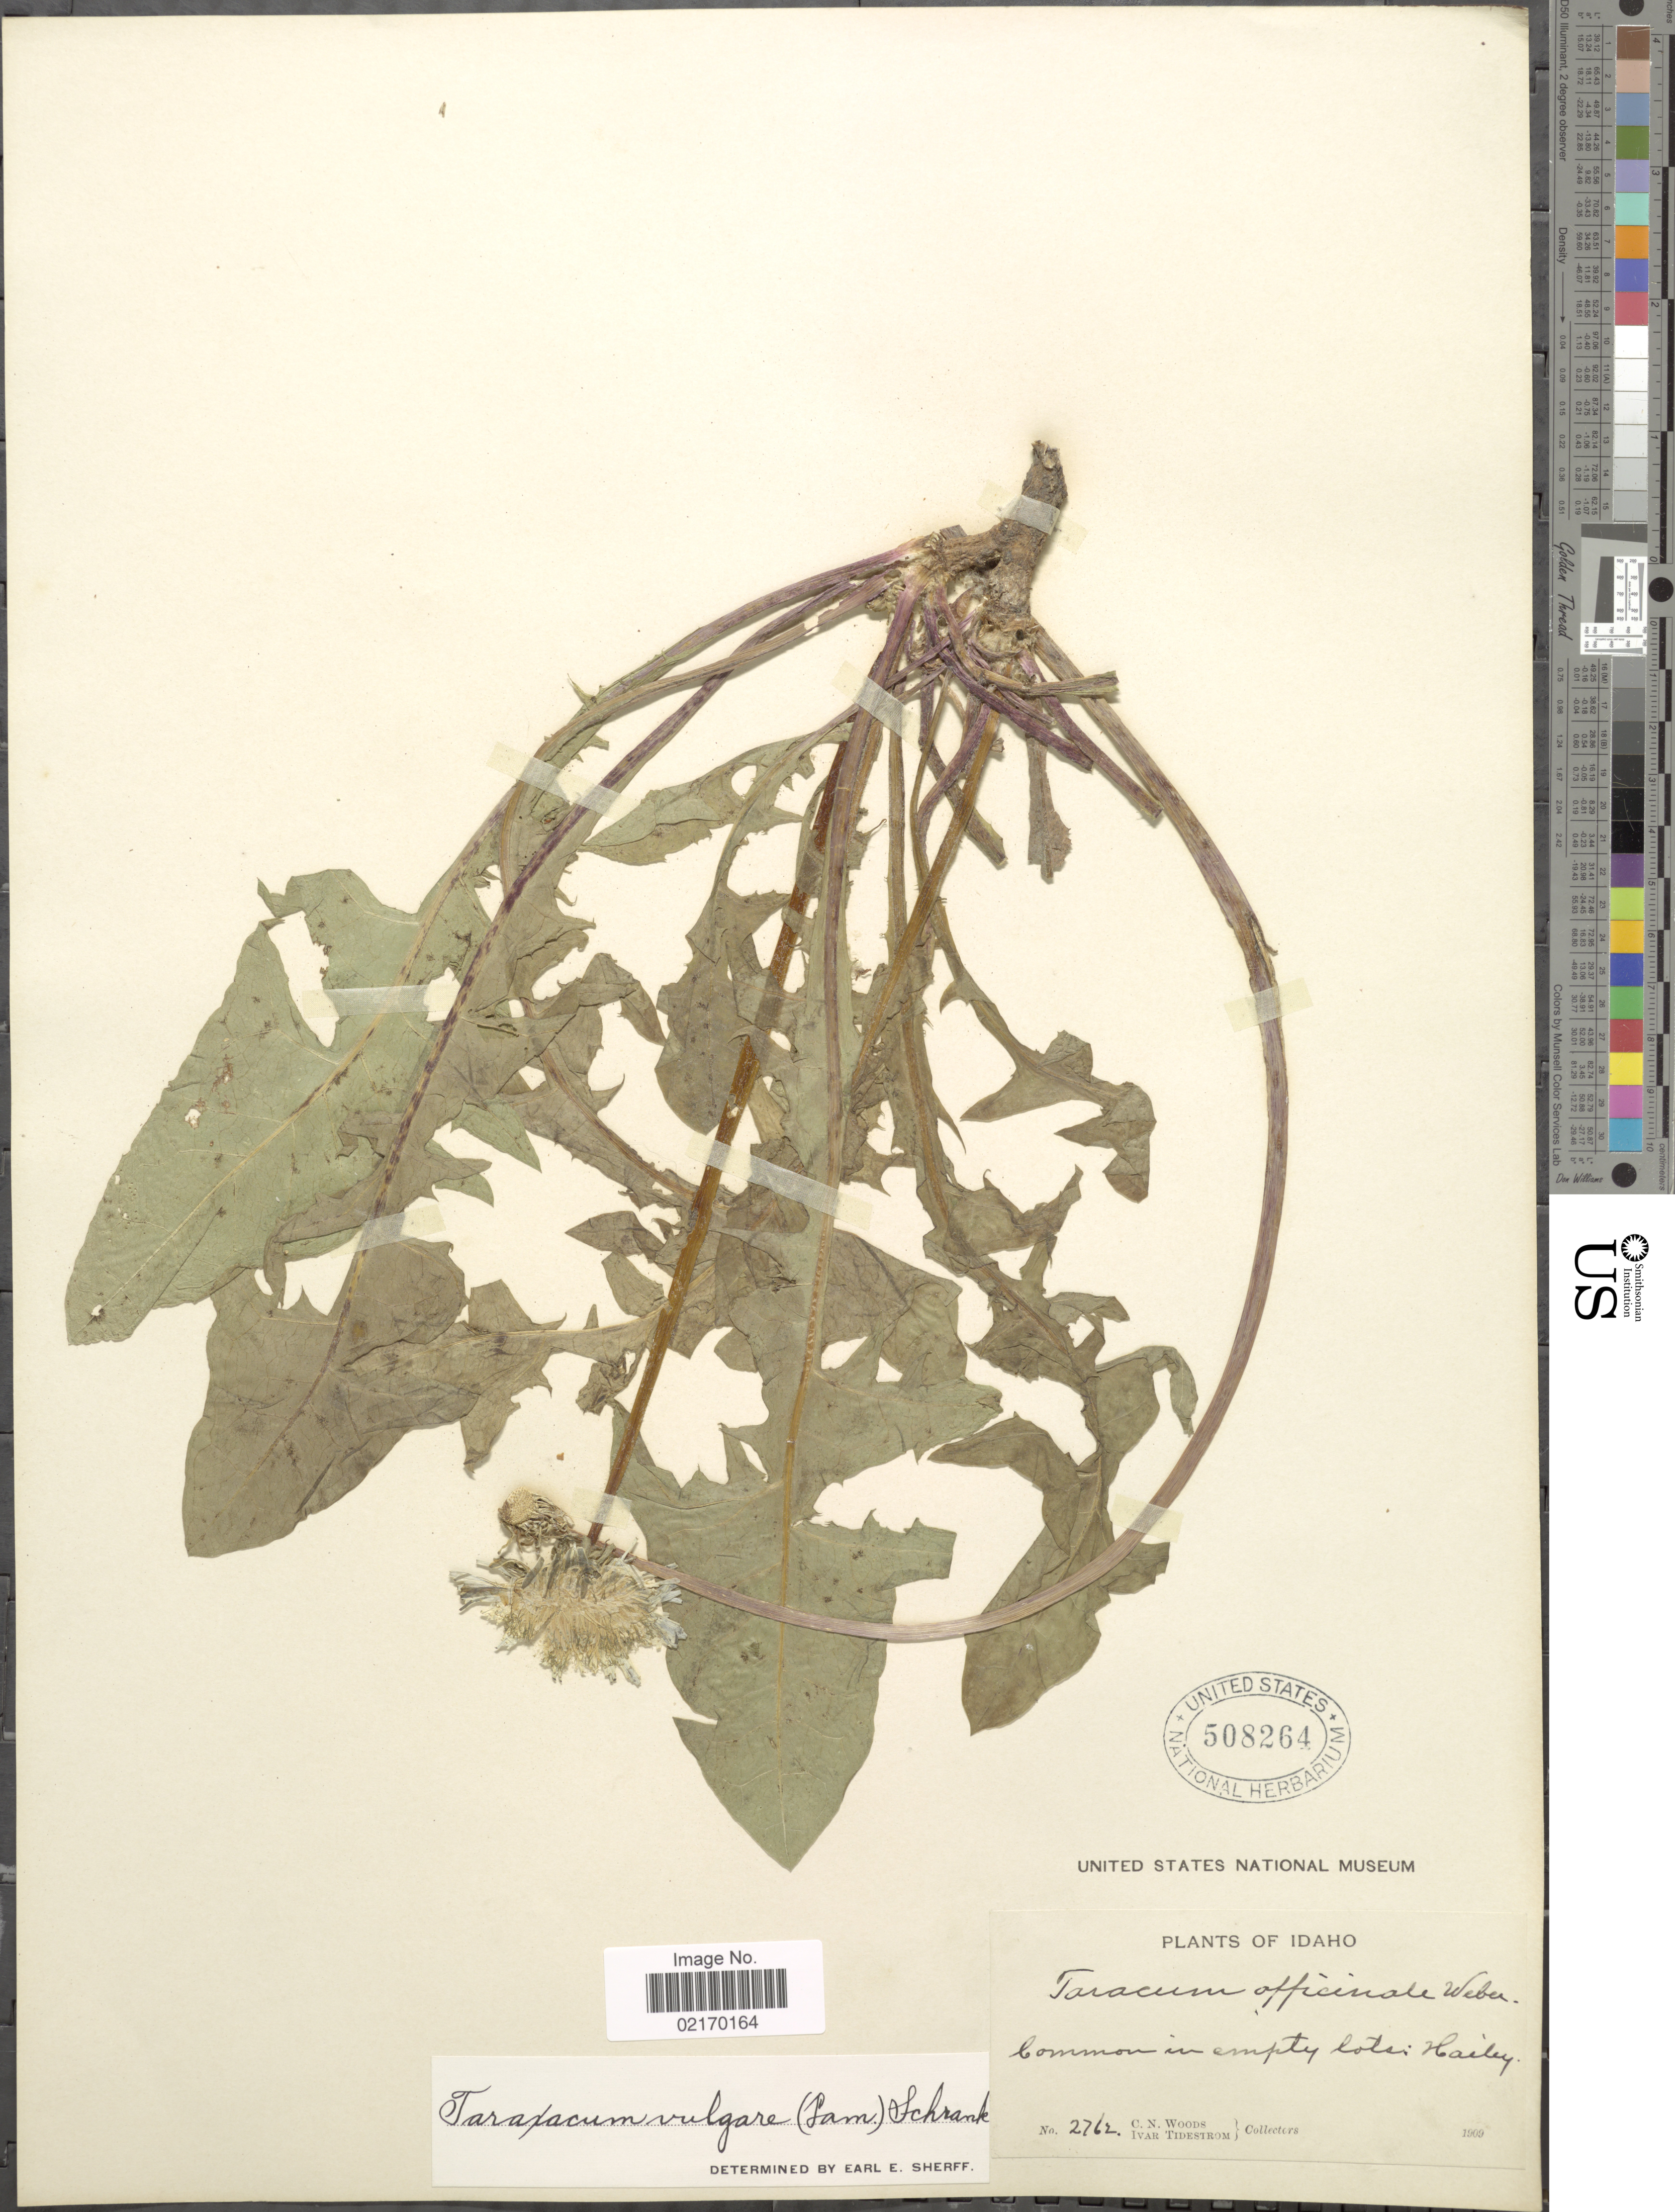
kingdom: Plantae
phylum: Tracheophyta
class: Magnoliopsida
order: Asterales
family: Asteraceae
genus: Taraxacum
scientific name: Taraxacum officinale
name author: G.H. Weber ex F.H. Wigg.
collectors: C. Woods & I. F. Tidestrom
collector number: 2762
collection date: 1909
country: United States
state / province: Idaho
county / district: Blaine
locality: Common in empty lots: Hailey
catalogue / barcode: US 508264